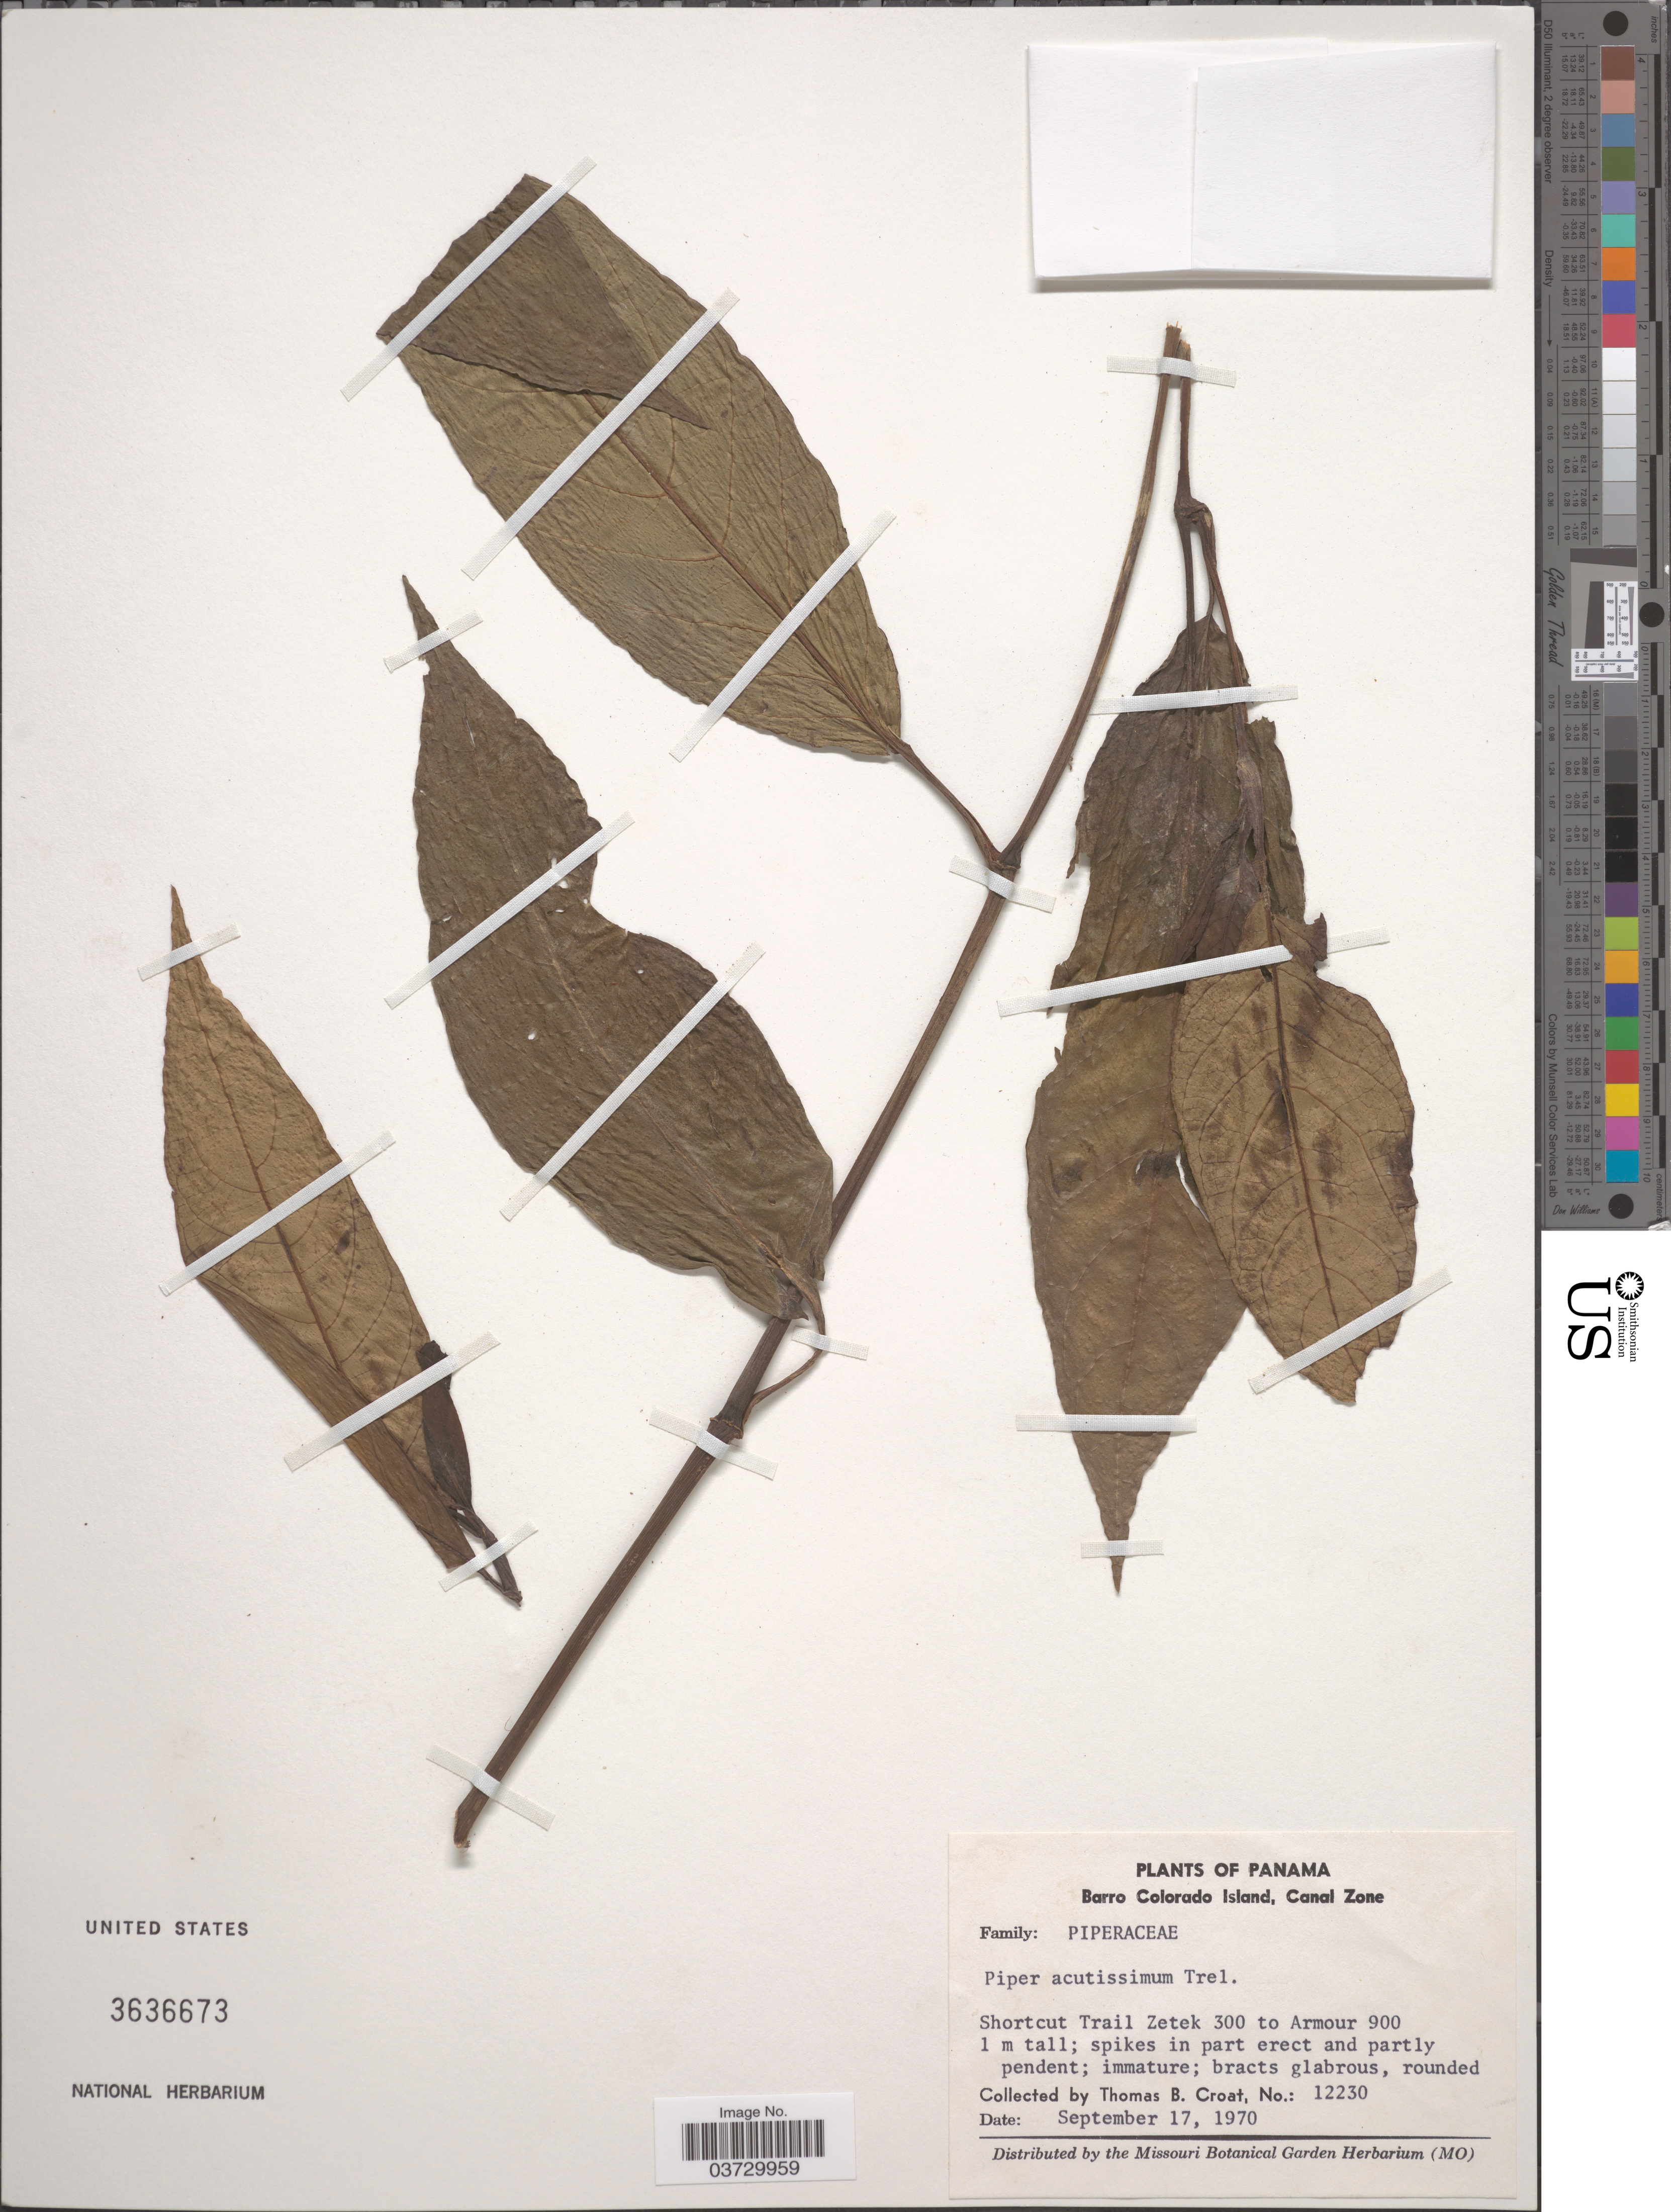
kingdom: Plantae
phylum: Tracheophyta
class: Magnoliopsida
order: Piperales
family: Piperaceae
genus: Piper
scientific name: Piper acutissimum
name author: Trel.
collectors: T. B. Croat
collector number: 12230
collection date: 1970-09-17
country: Panama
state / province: Panamá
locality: Barro Colorado Island, Canal Zone. Shortcut Trail Zetek 300 to Armour 900.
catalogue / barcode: US 3636673